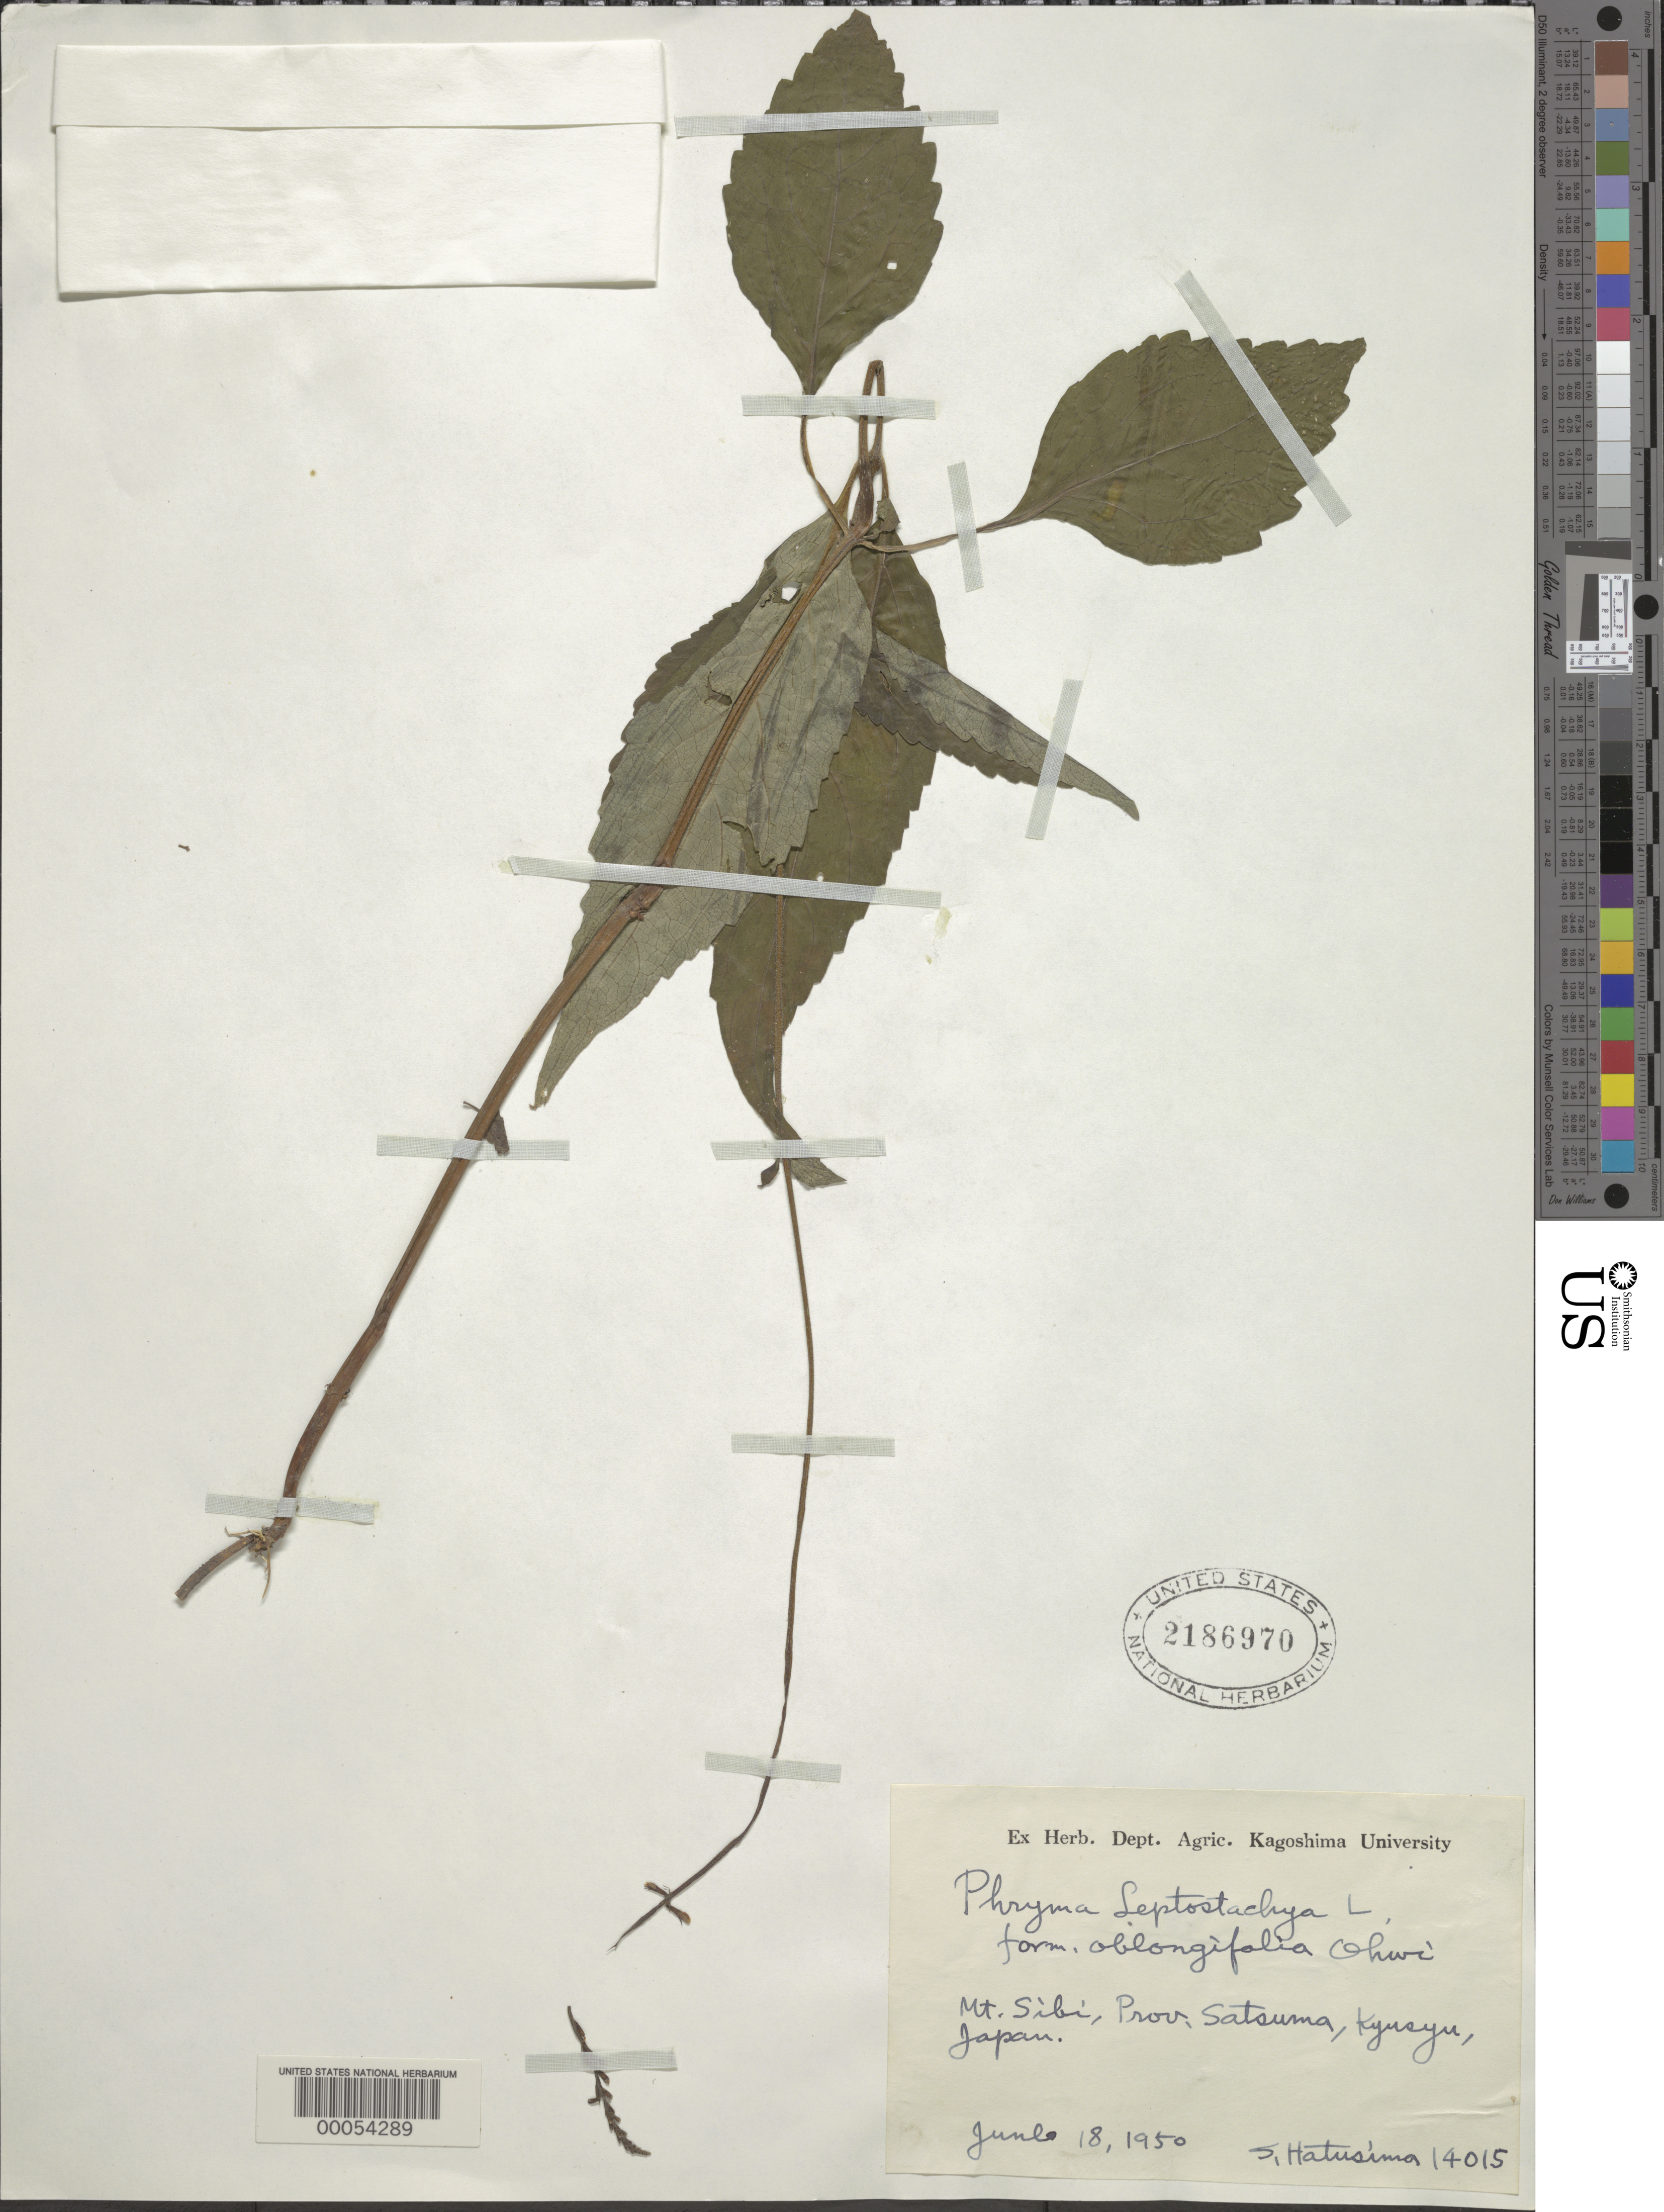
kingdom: Plantae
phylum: Tracheophyta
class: Magnoliopsida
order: Lamiales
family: Phrymaceae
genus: Phryma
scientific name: Phryma leptostachya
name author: L.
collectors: S. Hatusima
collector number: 14015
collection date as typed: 18 Jun 1950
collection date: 1950-06-18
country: Japan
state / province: Kagosima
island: Kyushu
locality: Mt. sibi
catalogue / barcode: US 2186970